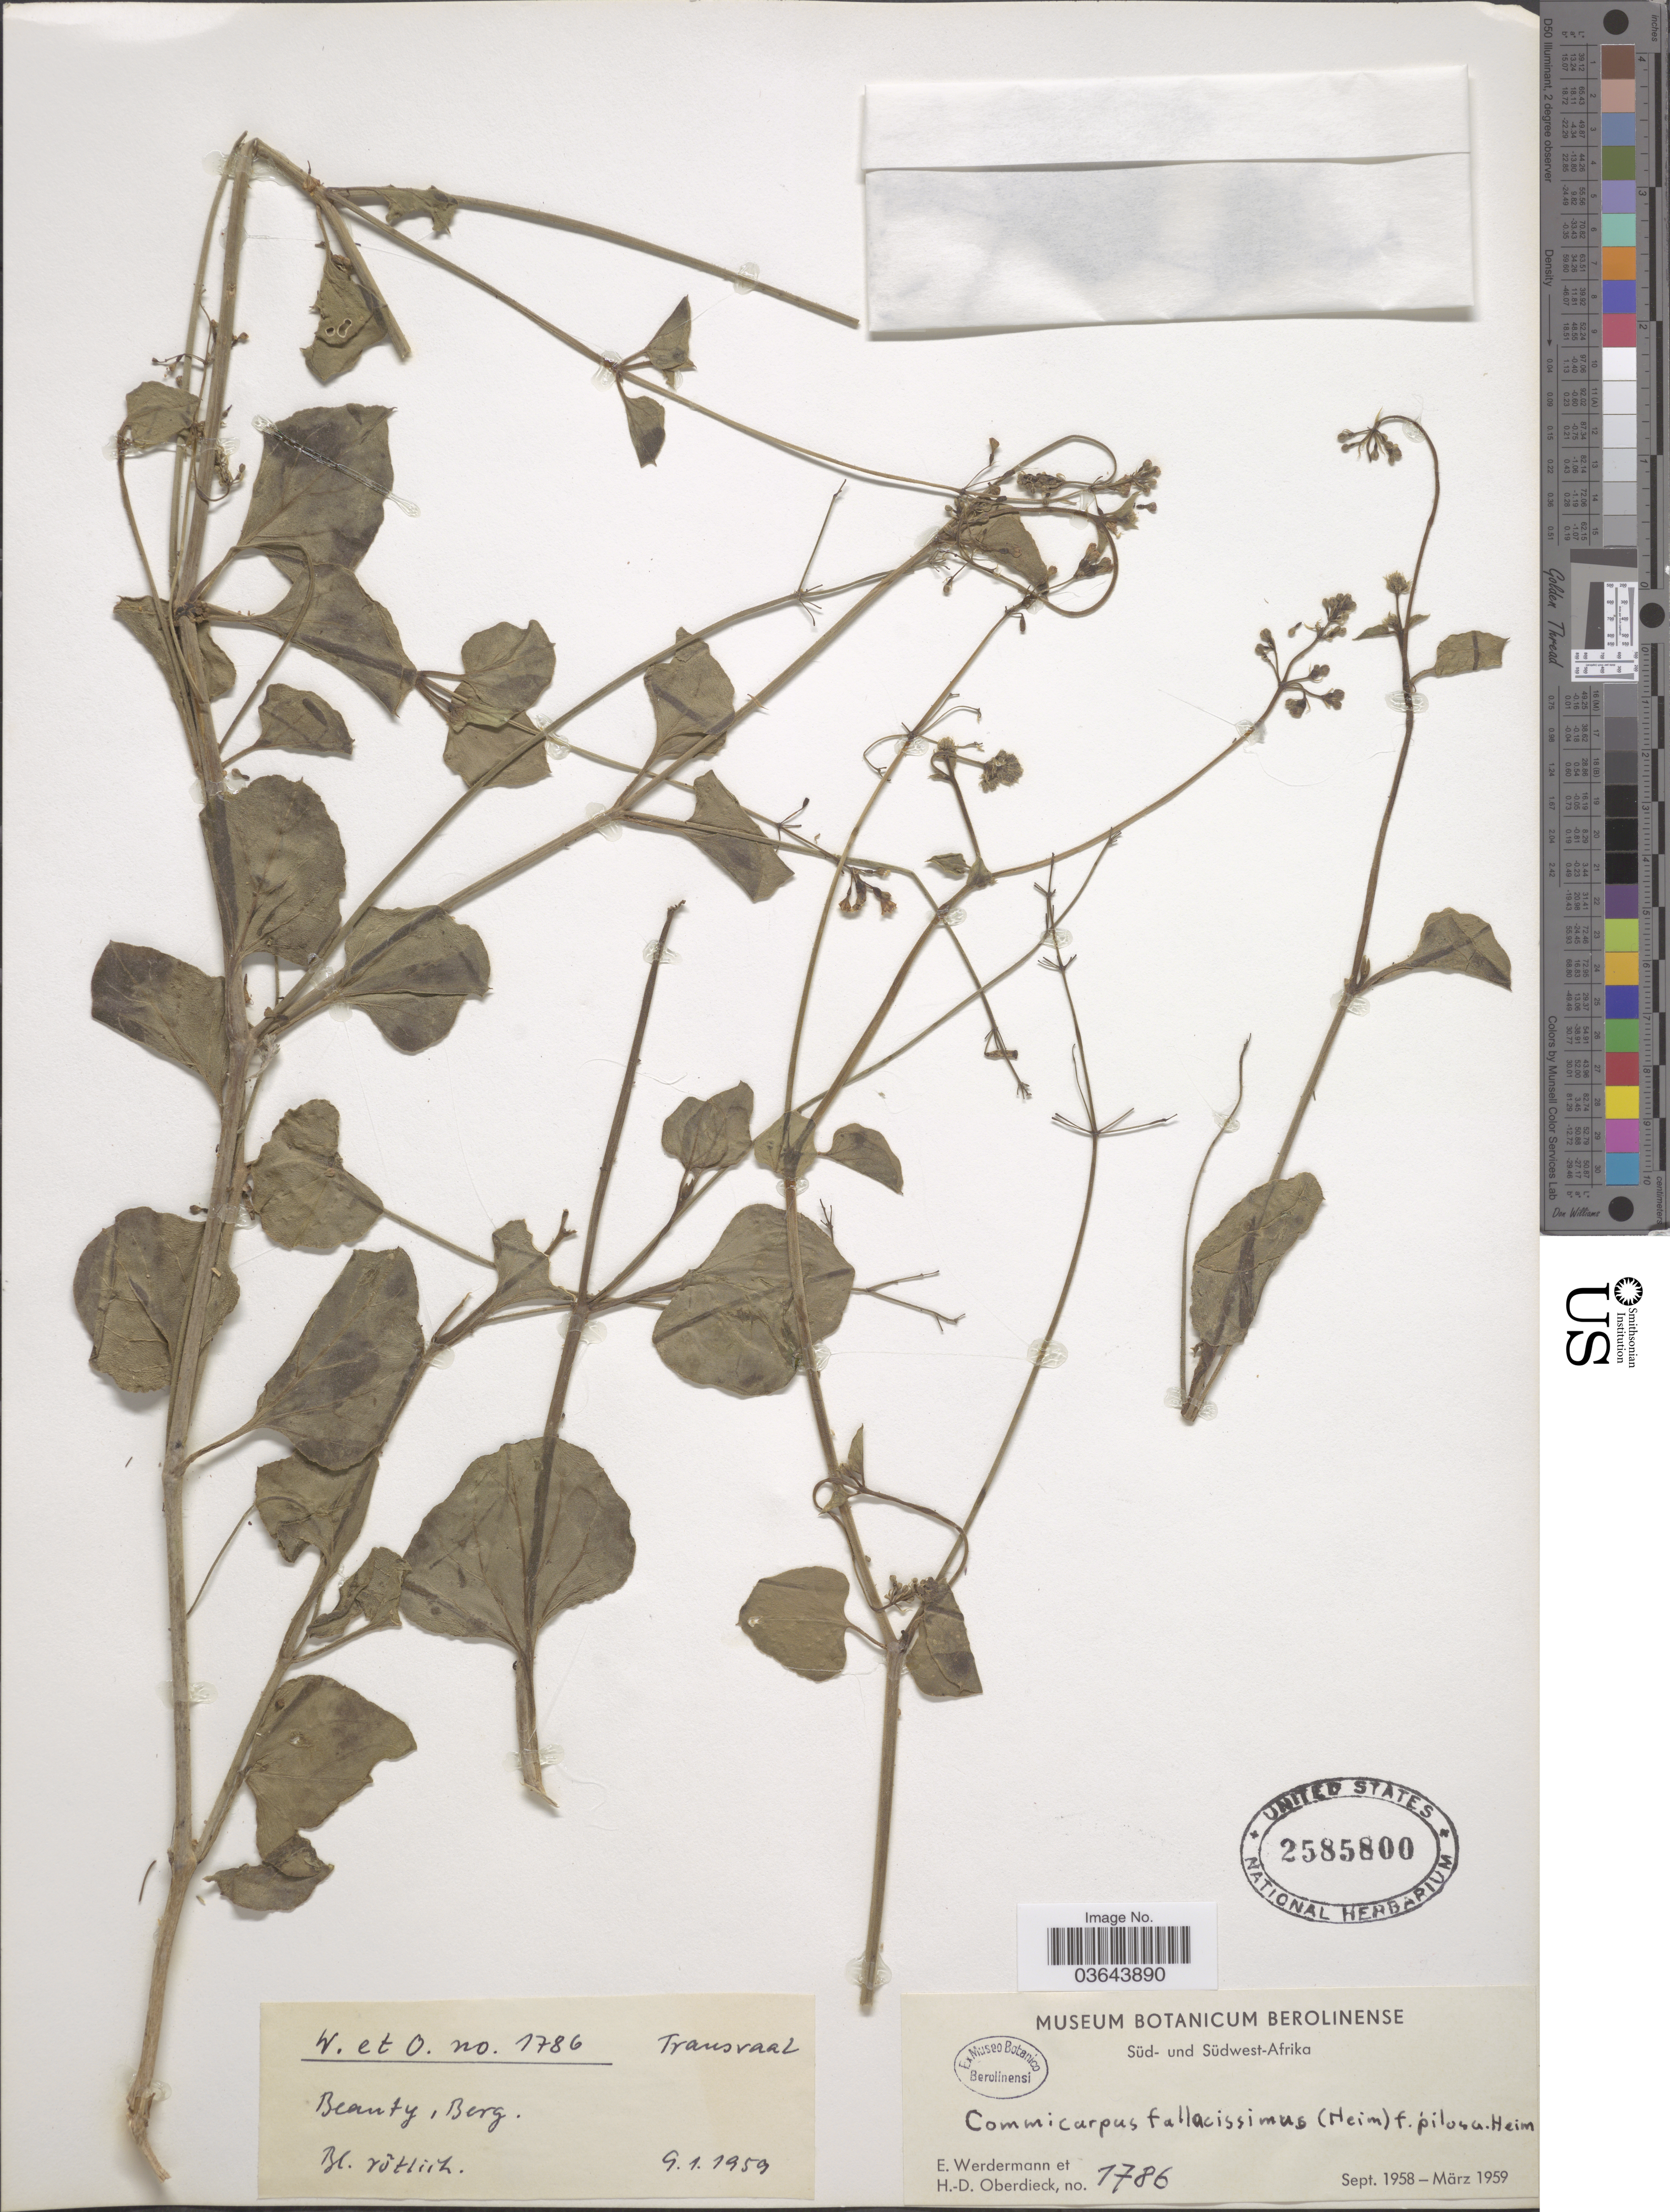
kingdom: Plantae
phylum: Tracheophyta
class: Magnoliopsida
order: Caryophyllales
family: Nyctaginaceae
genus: Boerhavia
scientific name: Boerhavia fallacissima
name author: Heimerl ex Schinz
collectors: E. Werdermann & H. Oberdieck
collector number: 1786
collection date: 1959-01-09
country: South Africa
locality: Süd-Afrika. Transvaal. Beauty, Berg.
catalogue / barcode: US 2585800